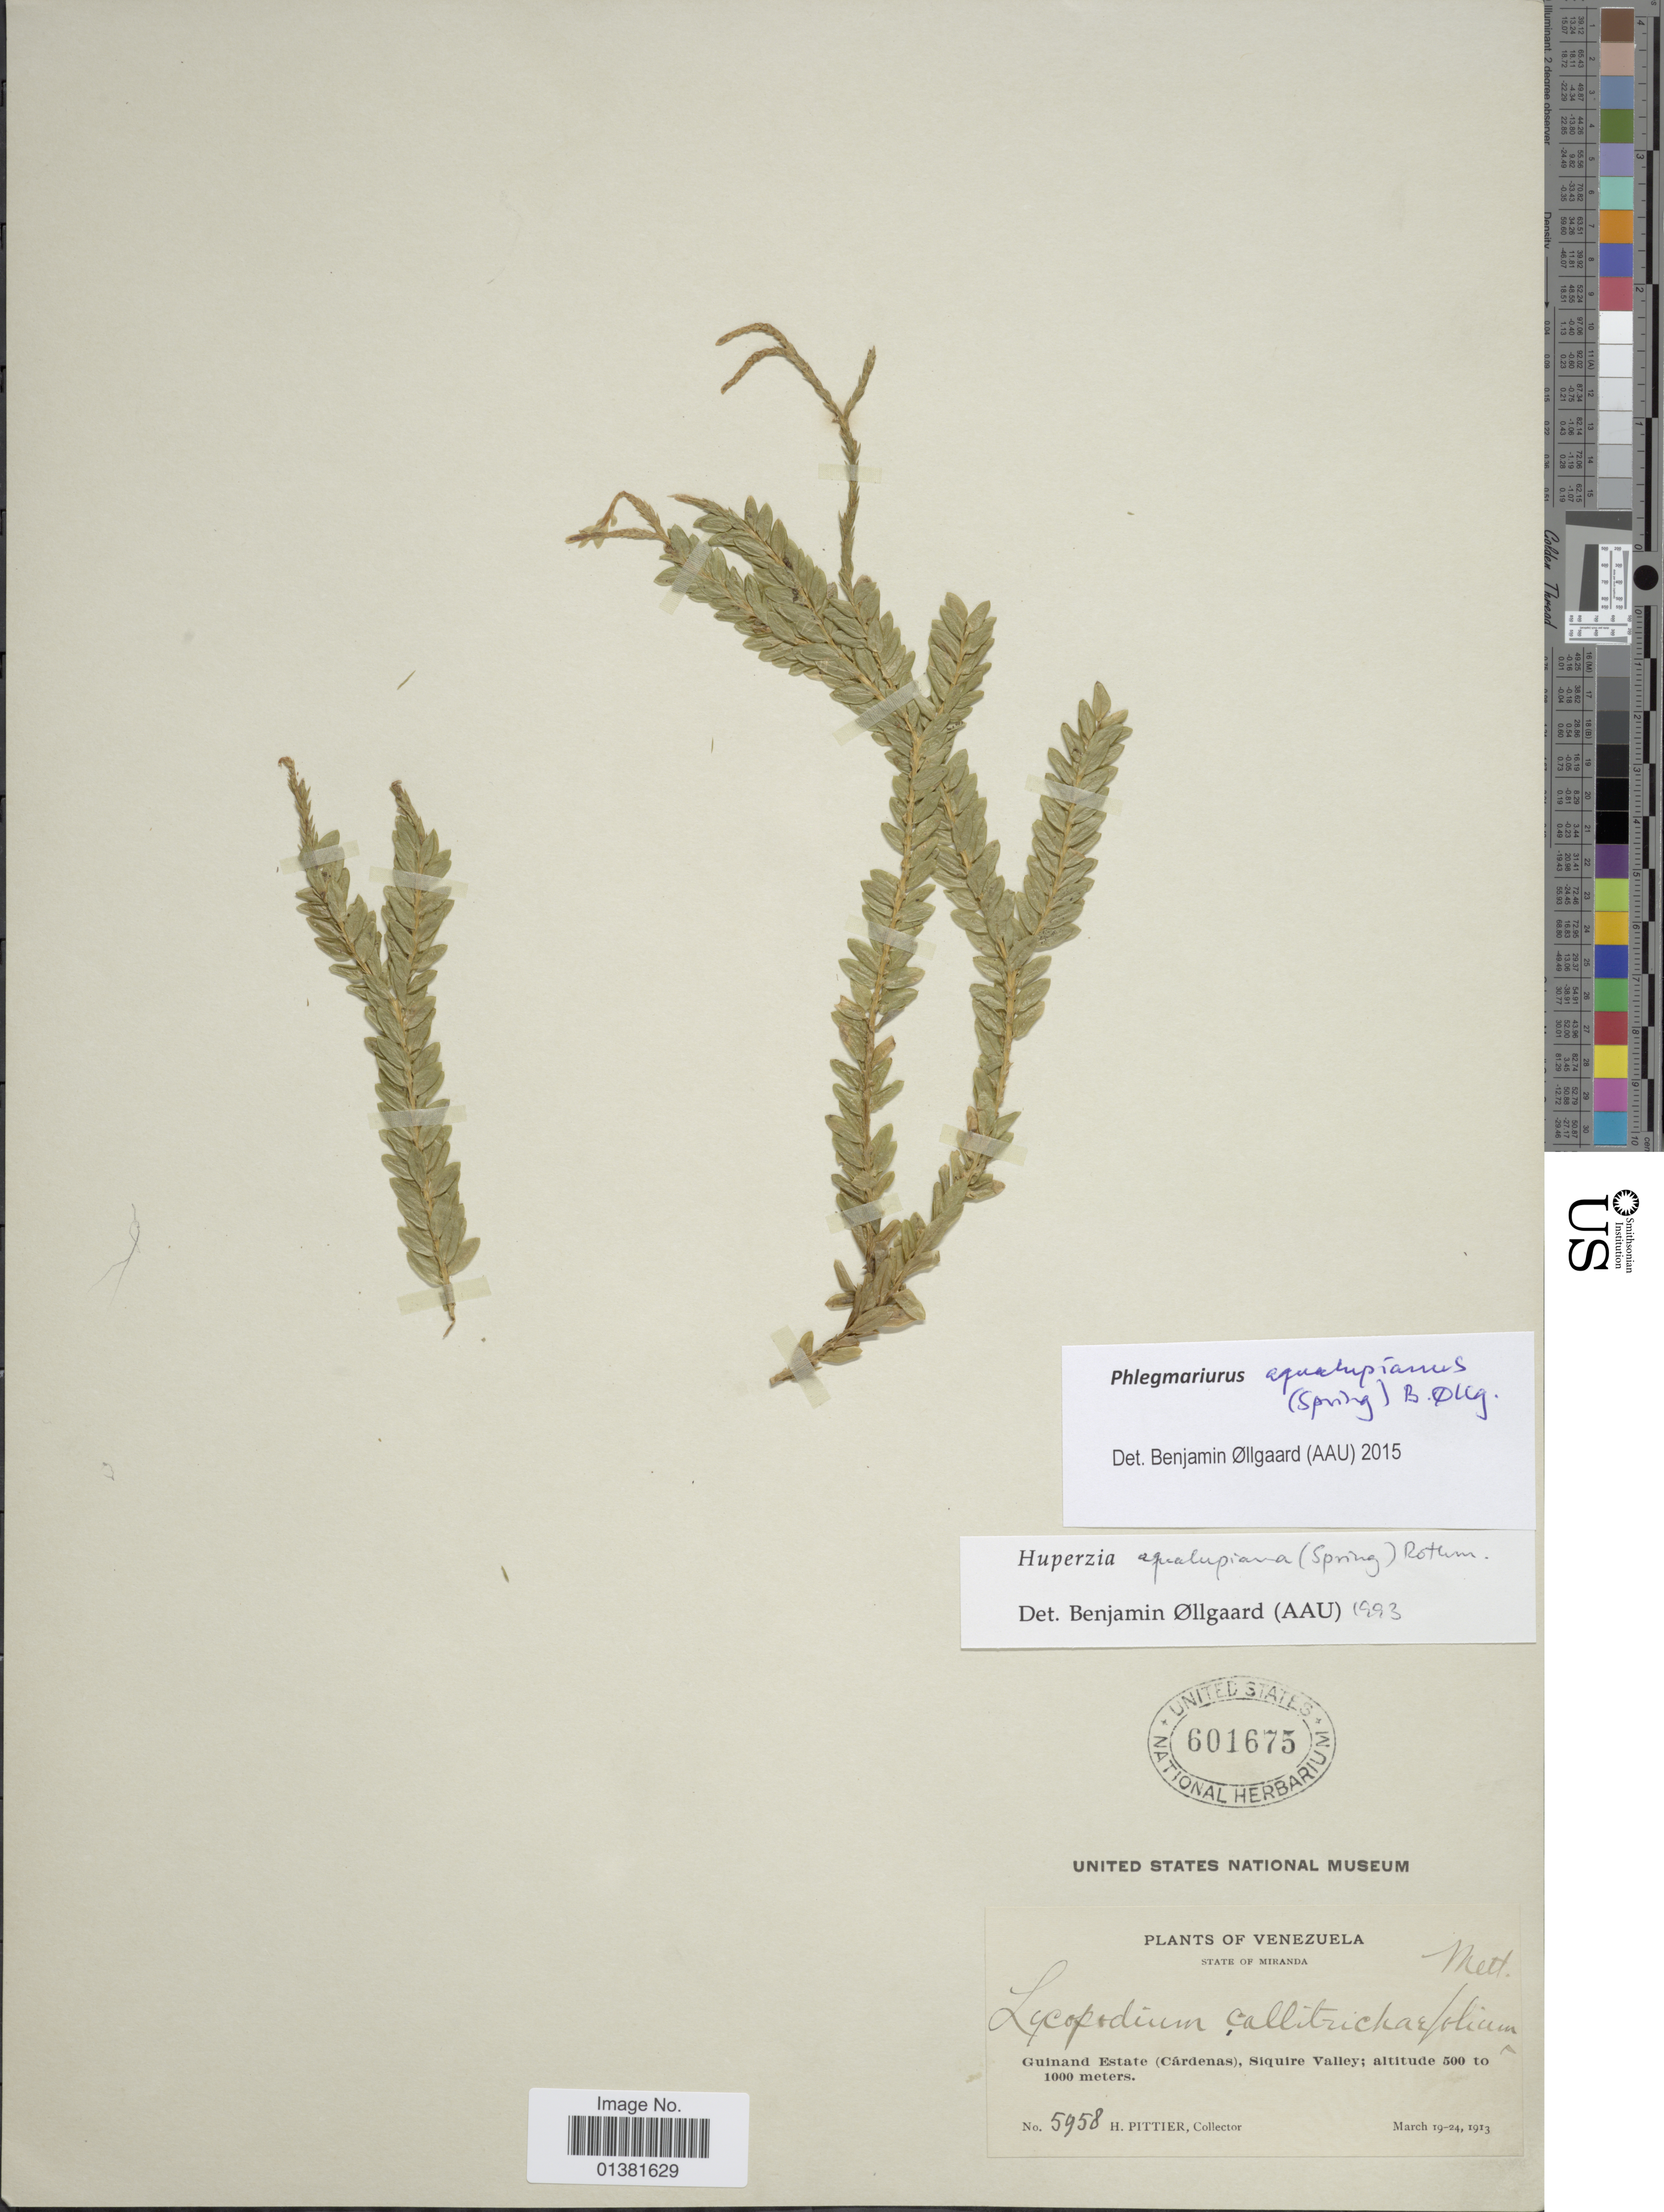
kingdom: Plantae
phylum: Tracheophyta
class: Lycopodiopsida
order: Lycopodiales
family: Lycopodiaceae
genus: Phlegmariurus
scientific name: Phlegmariurus aqualupianus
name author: (Spring) B. Øllg.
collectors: H. F. Pittier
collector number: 5958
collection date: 1913-03-19/1913-03-24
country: Venezuela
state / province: Miranda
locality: Guinand Estate (Cárdenas), Siquire Valley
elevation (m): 500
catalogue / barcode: US 601675